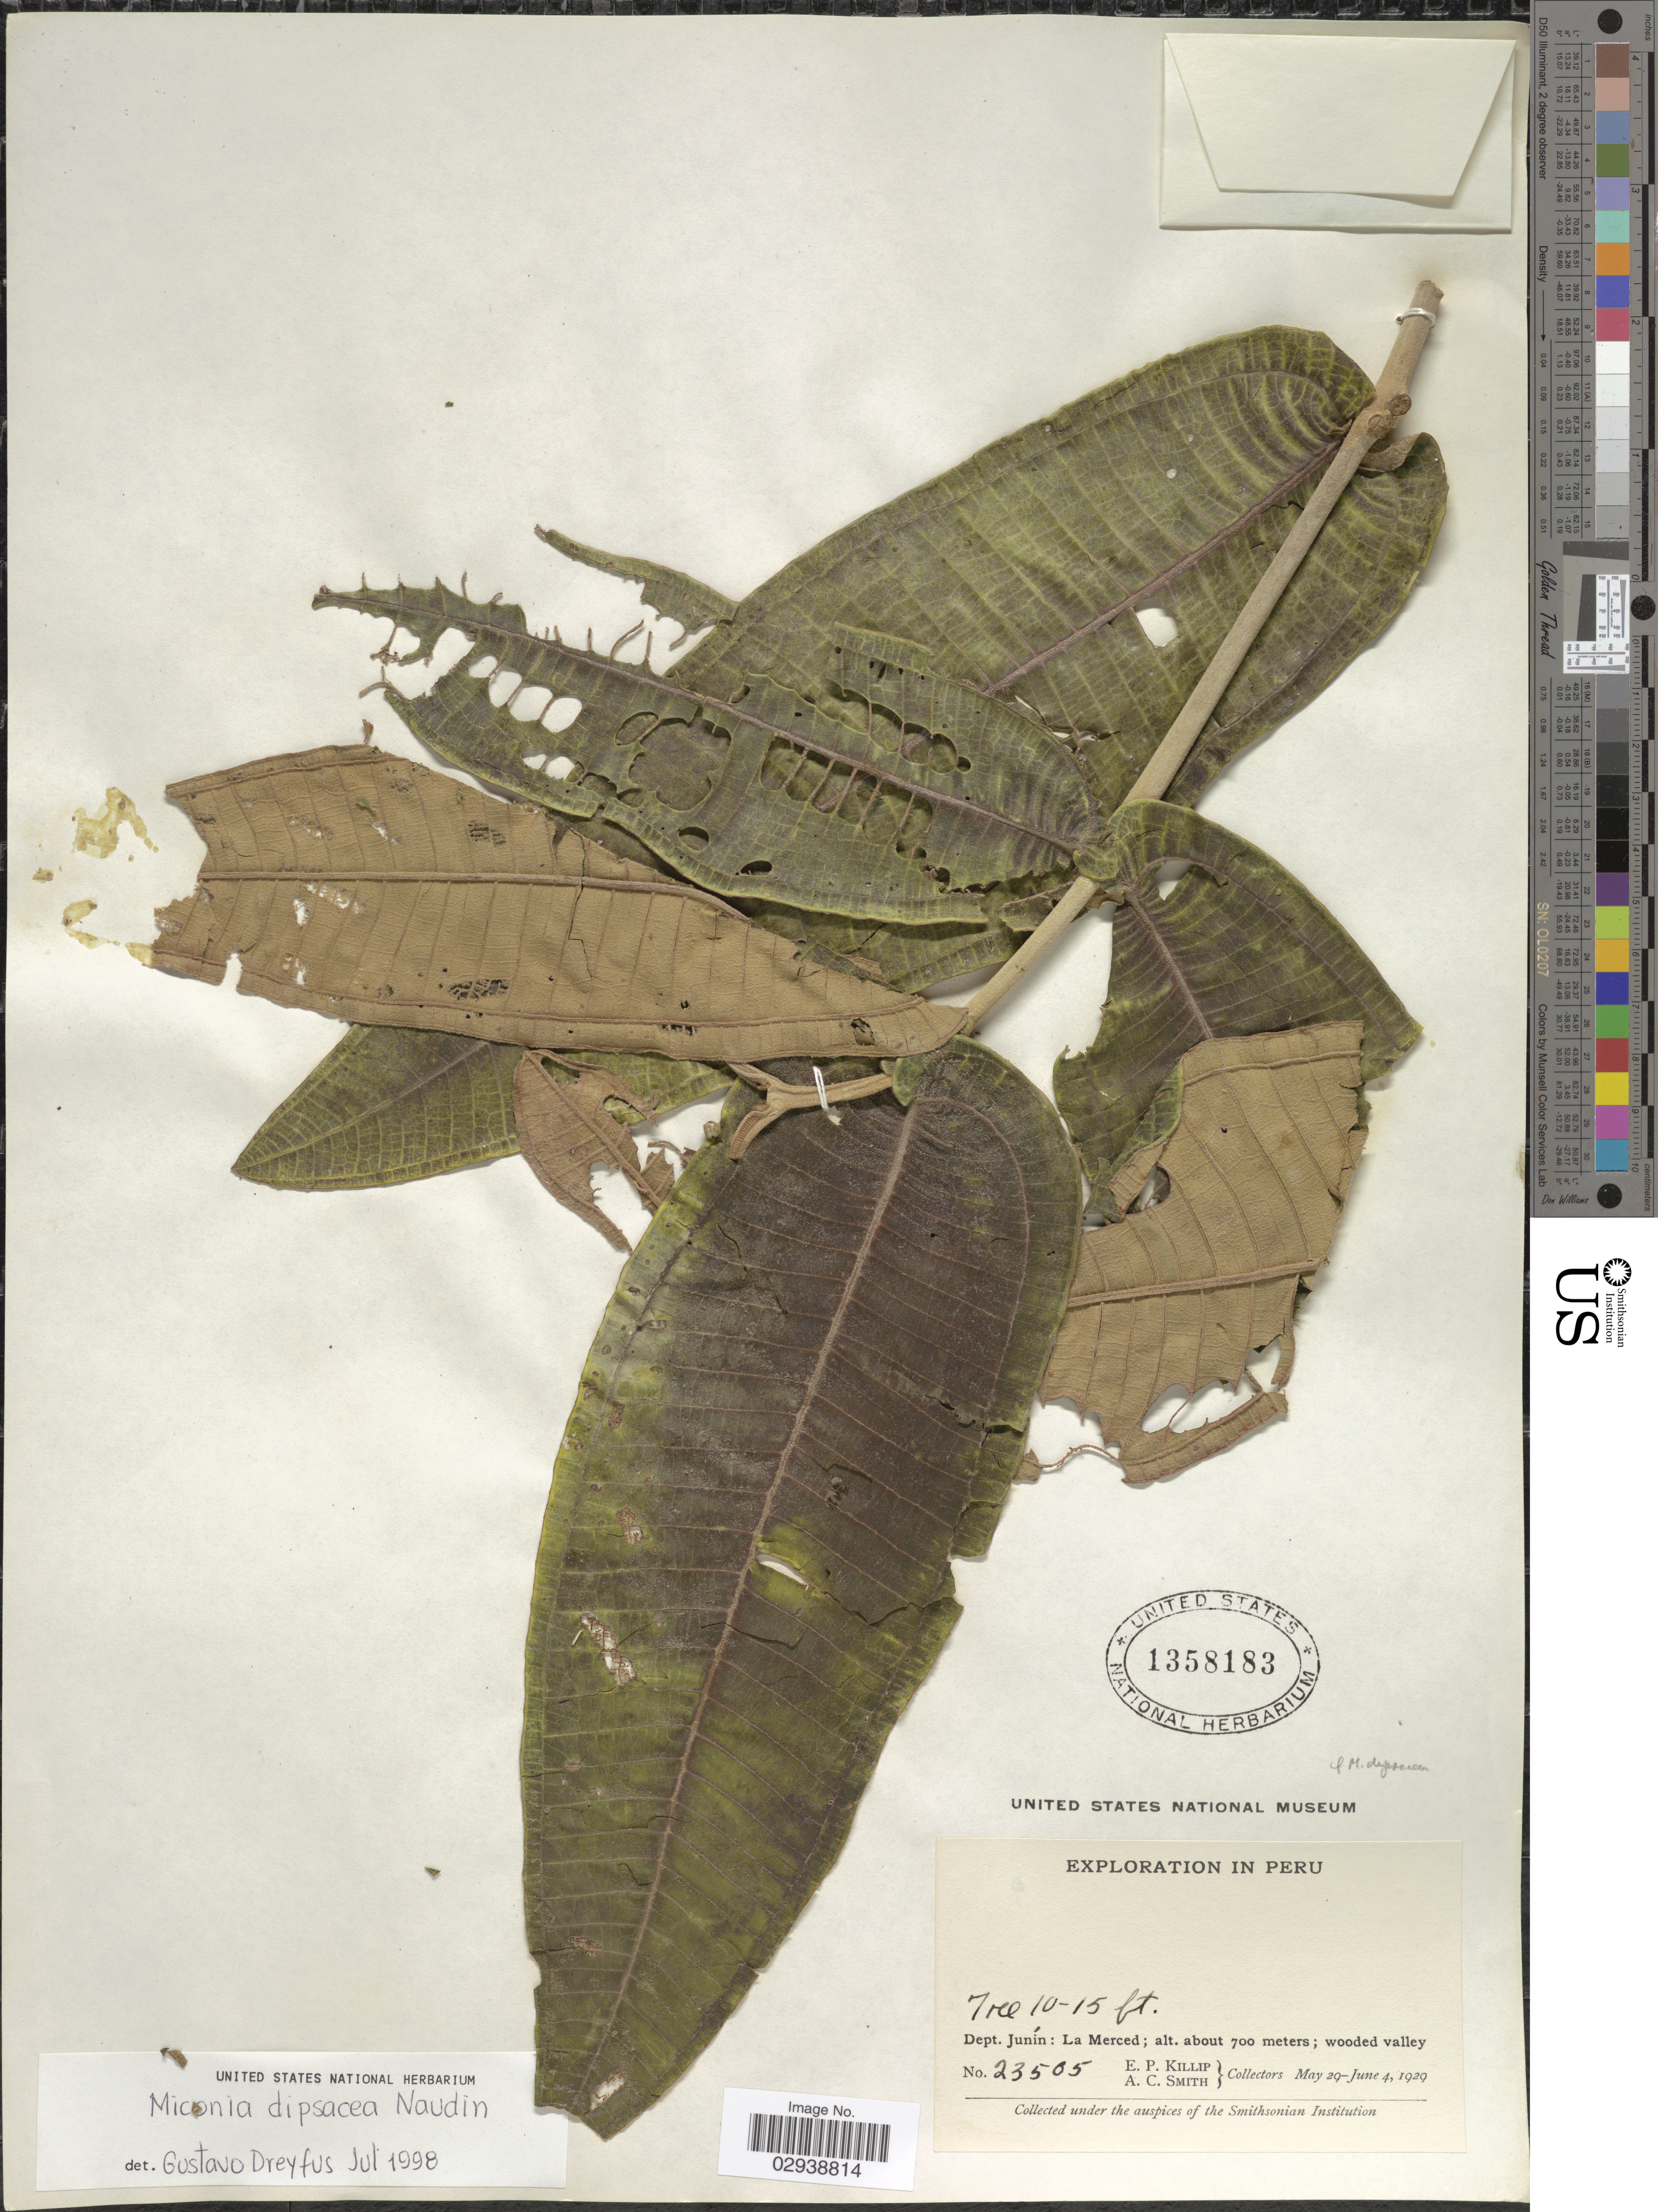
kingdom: Plantae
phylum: Tracheophyta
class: Magnoliopsida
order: Myrtales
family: Melastomataceae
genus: Miconia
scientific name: Miconia dipsacea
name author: Naudin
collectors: E. P. Killip & A. C. Smith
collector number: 23505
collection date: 1929-05-29/1929-06-04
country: Peru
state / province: Junín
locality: Dept. Junín: La Merced.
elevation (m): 700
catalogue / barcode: US 1358183